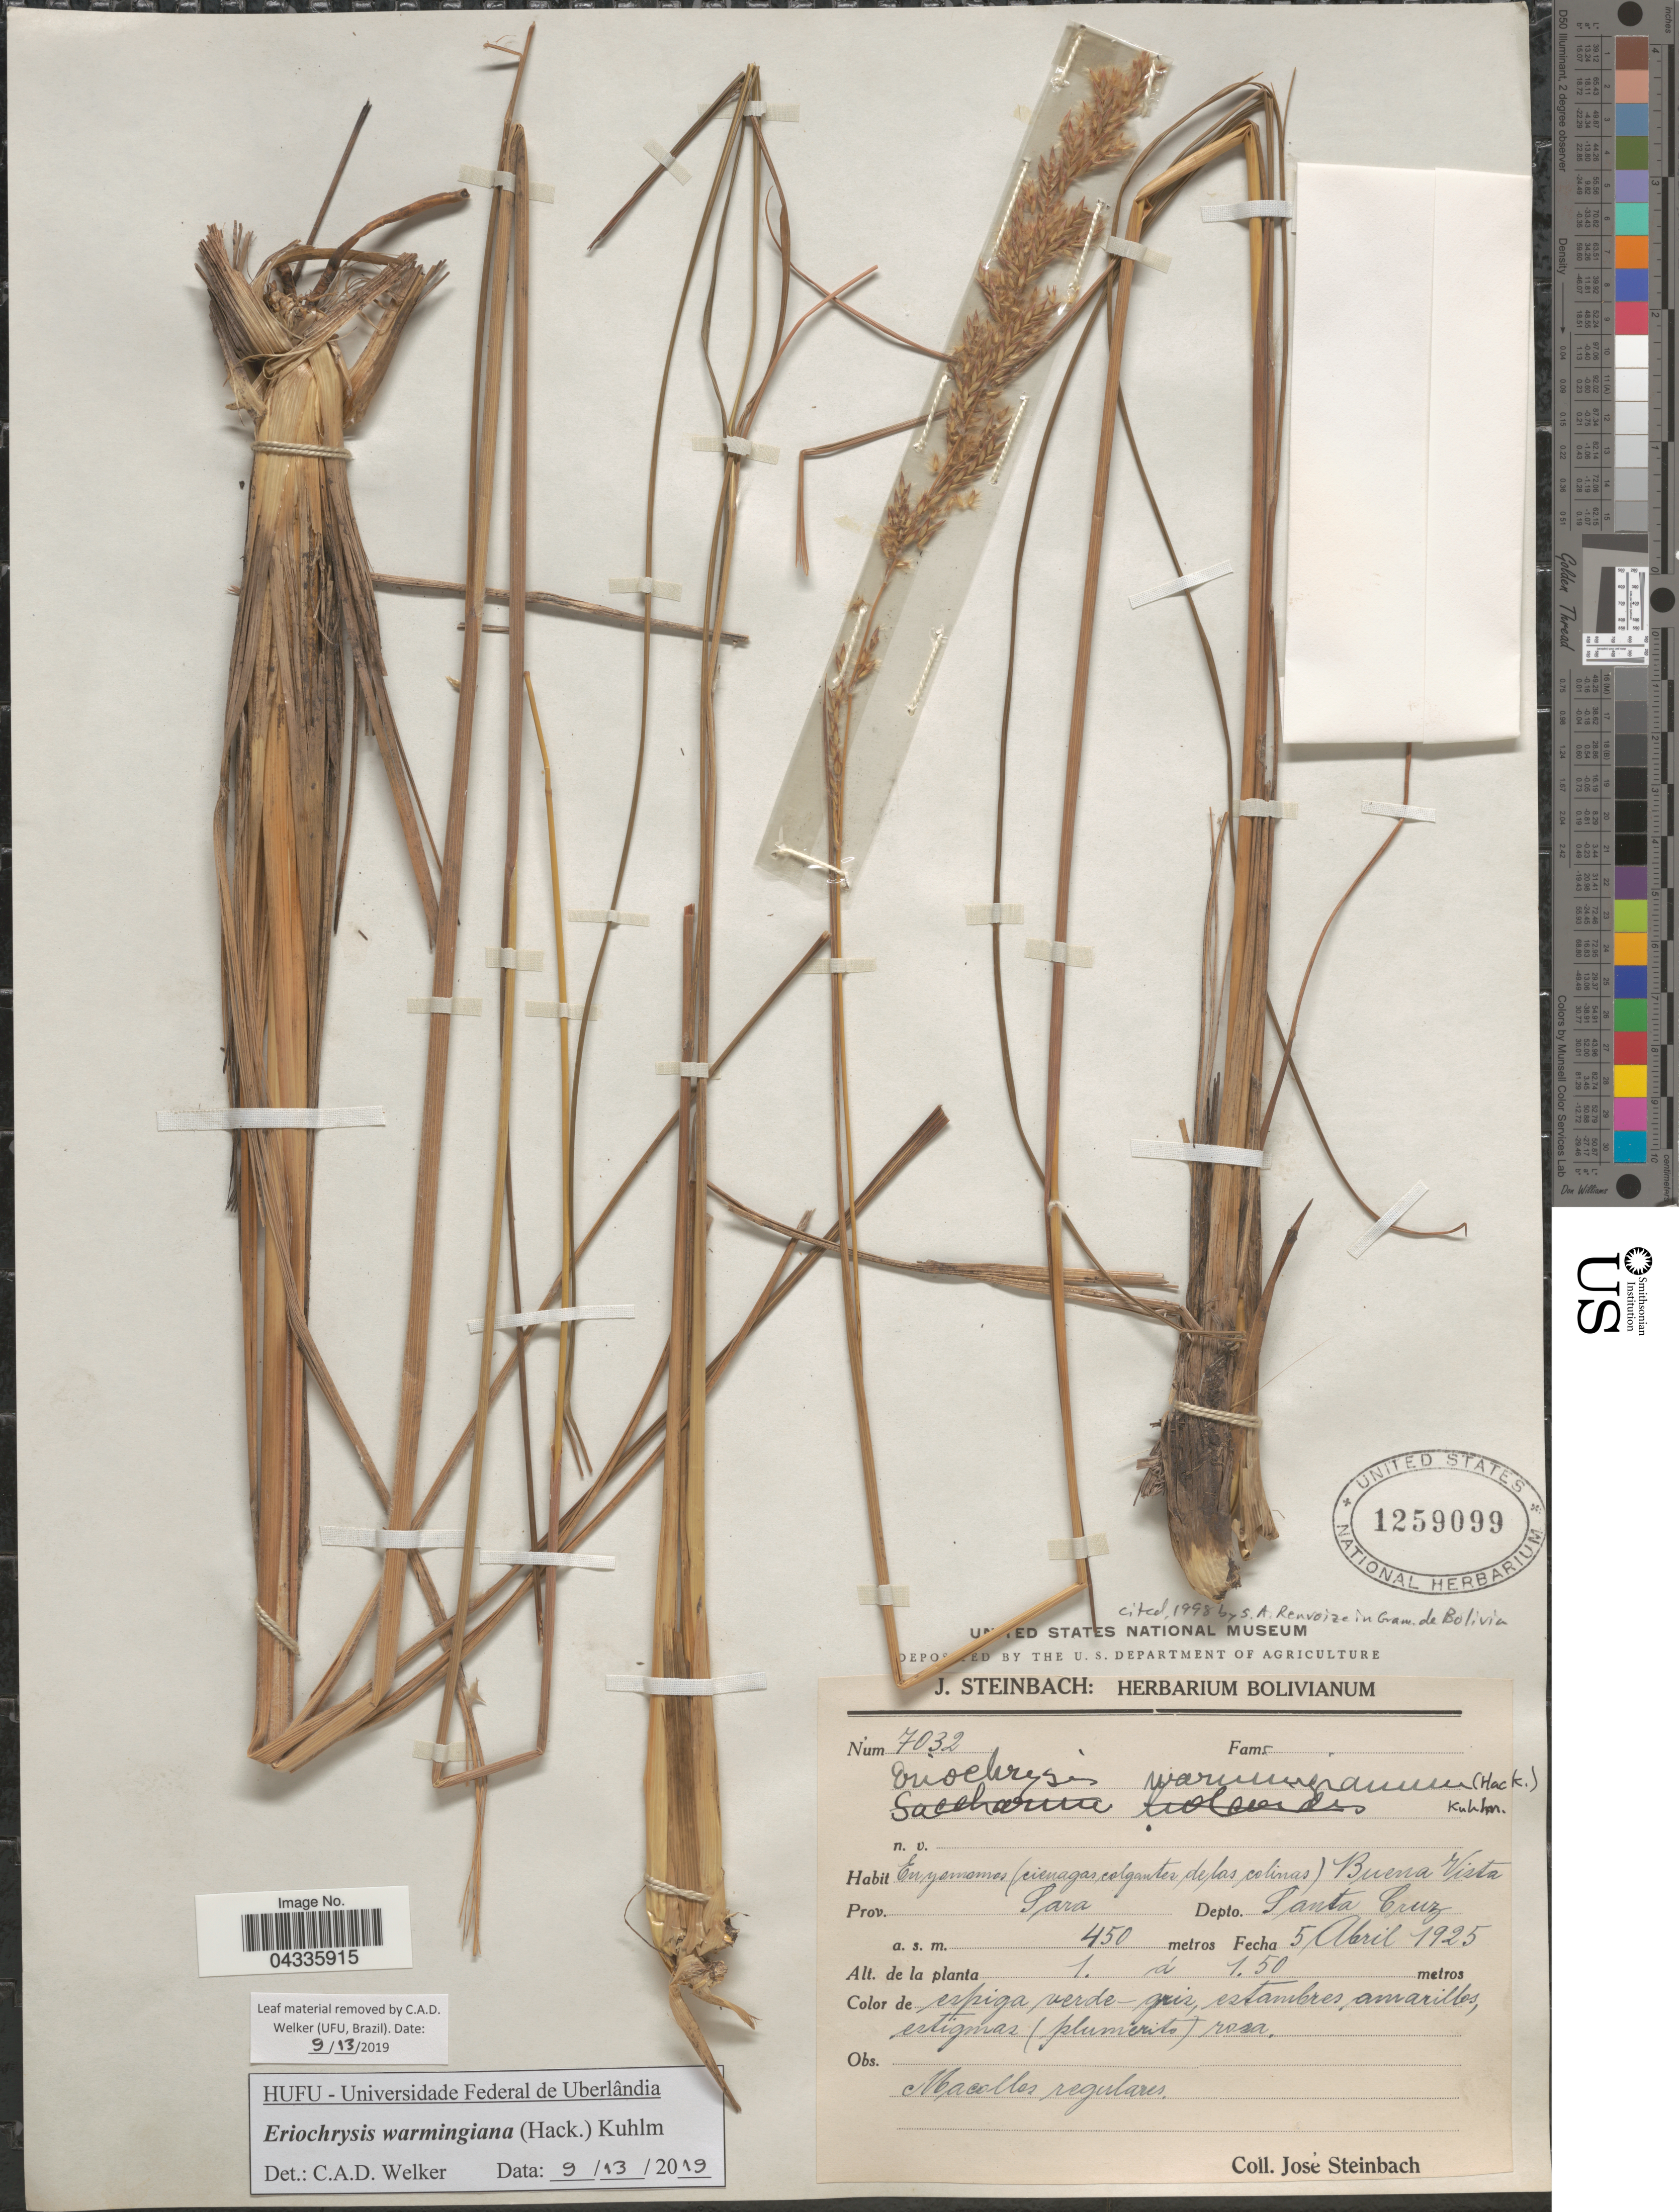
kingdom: Plantae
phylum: Tracheophyta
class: Liliopsida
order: Poales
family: Poaceae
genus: Eriochrysis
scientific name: Eriochrysis warmingiana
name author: (Hack.) Kuhlm.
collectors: J. Steinbach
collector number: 7032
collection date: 1925-04-05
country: Bolivia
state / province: Santa Cruz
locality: En yamamas (cienagas colgantes de las colinas) Buena Vista. Prov. Sara. Depto. Santa Cruz.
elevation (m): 450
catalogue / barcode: US 1259099